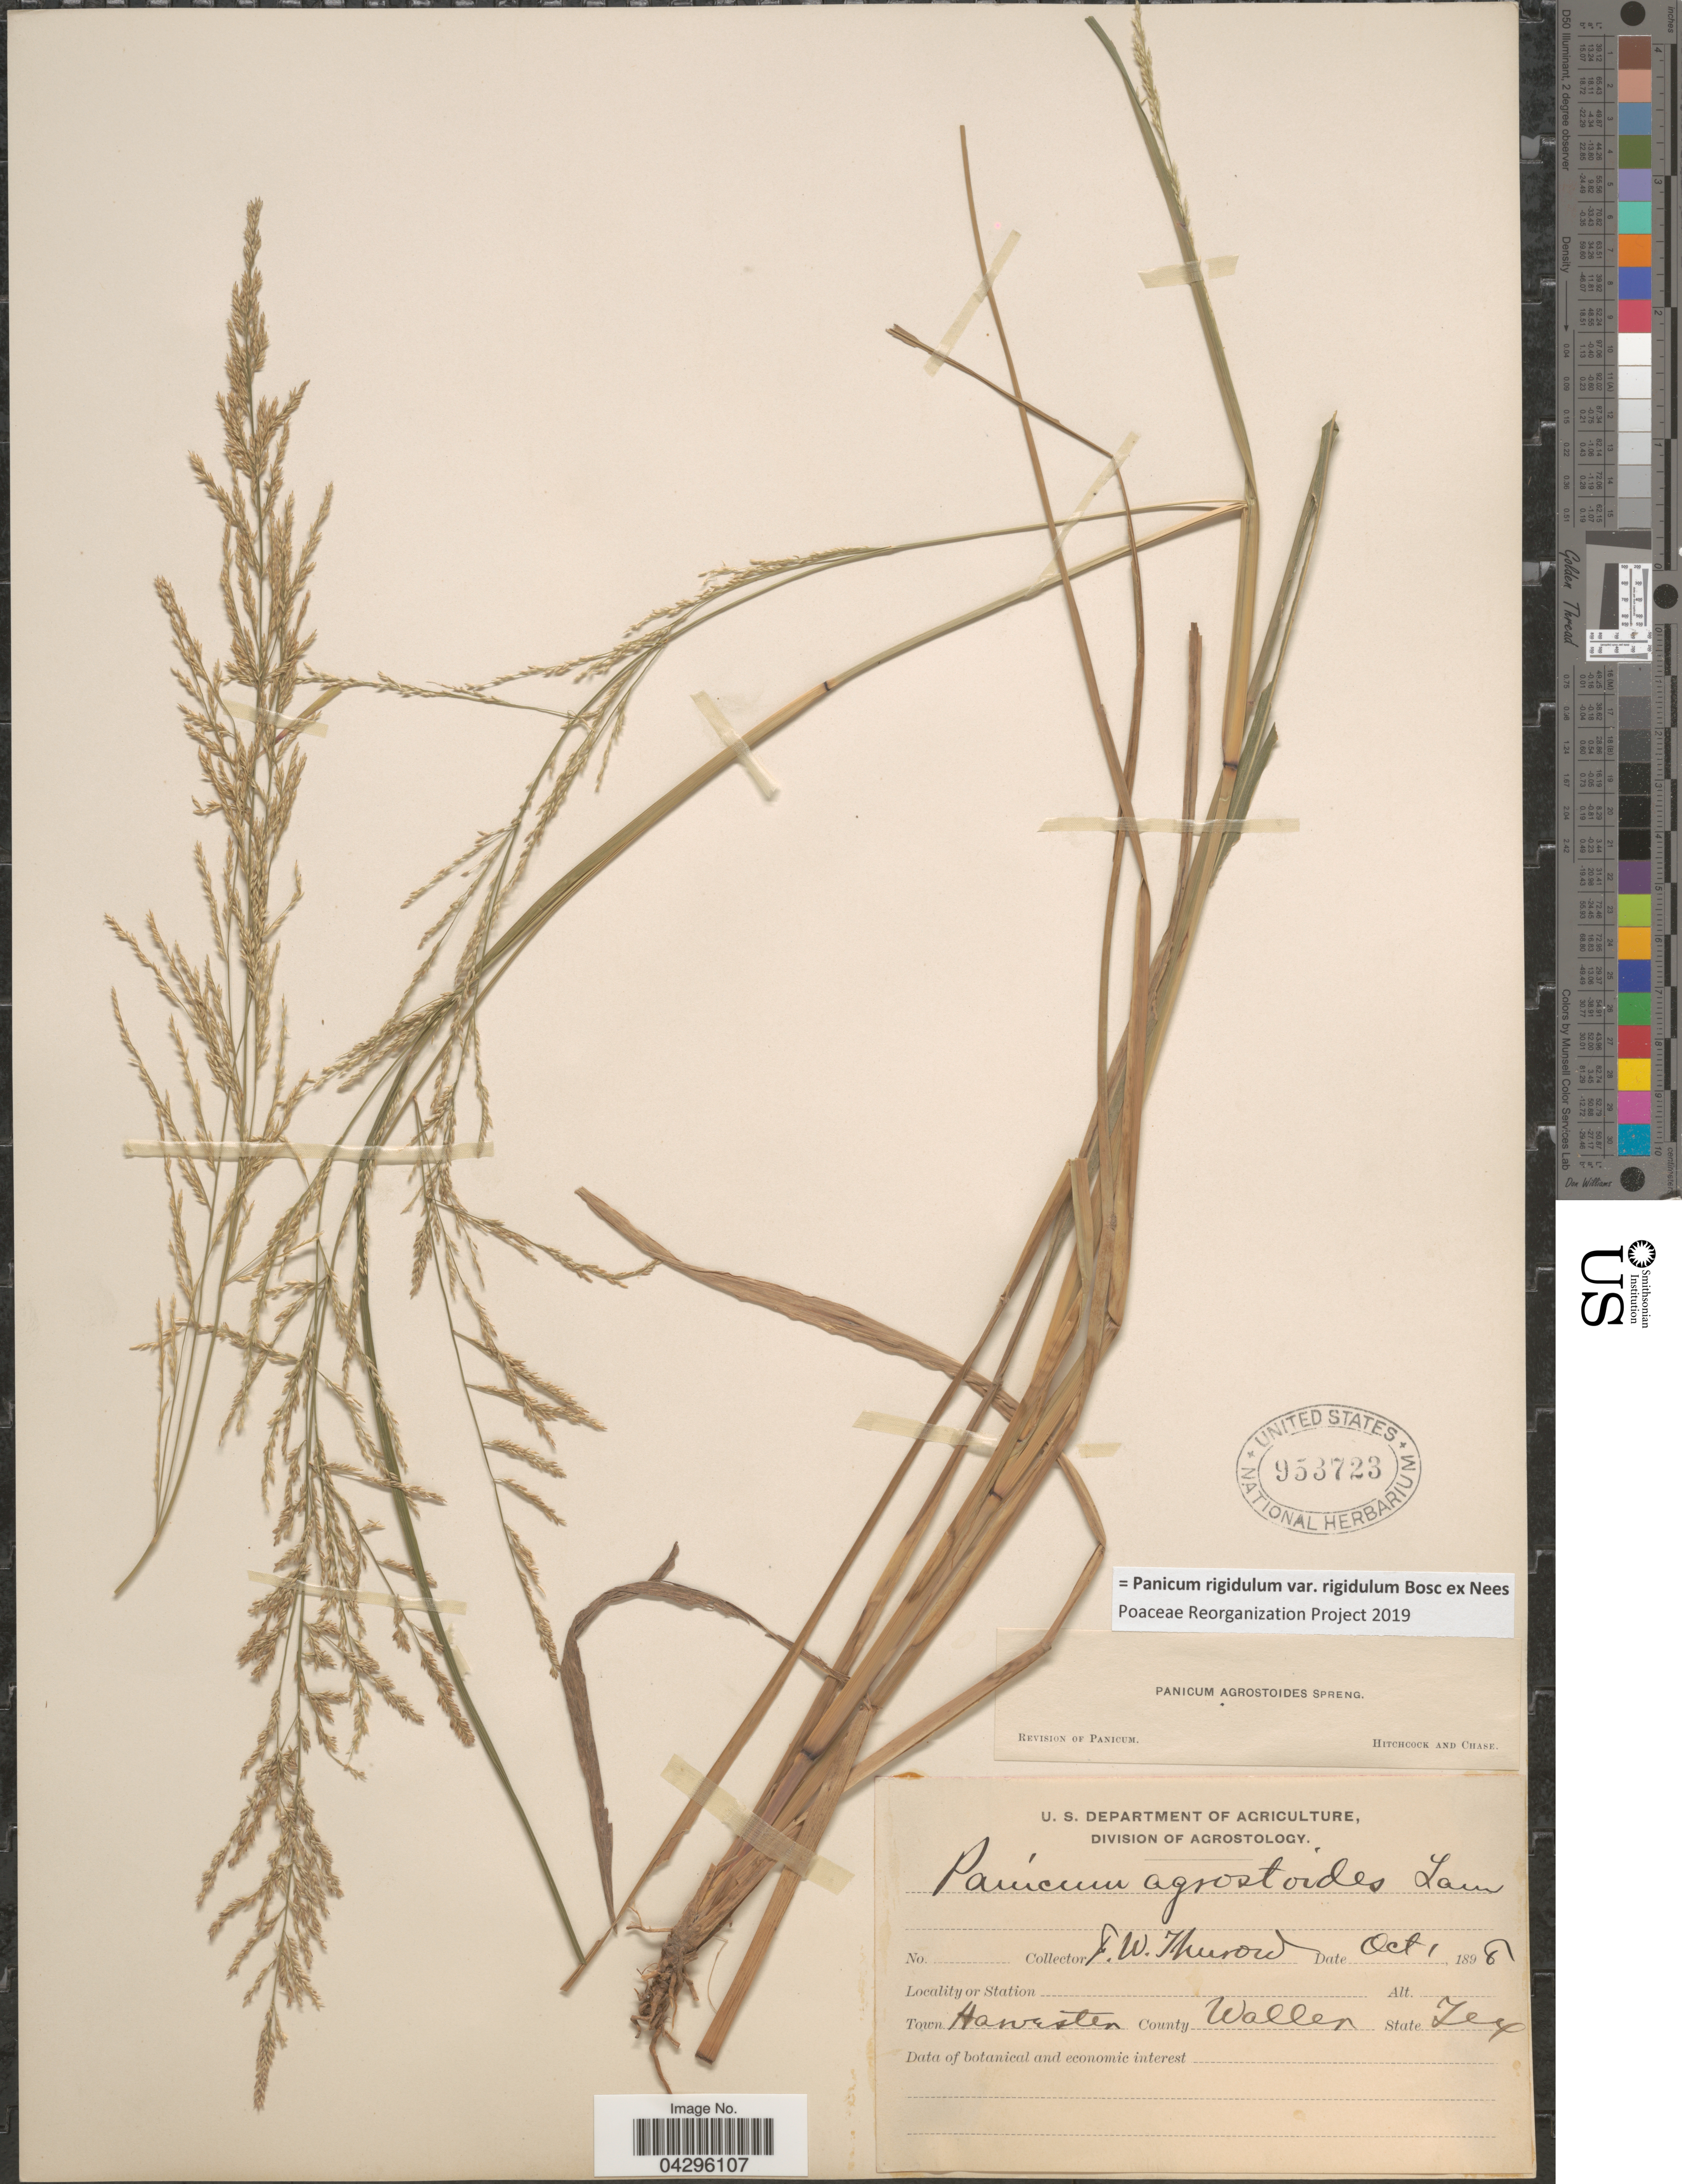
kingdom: Plantae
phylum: Tracheophyta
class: Liliopsida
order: Poales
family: Poaceae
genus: Panicum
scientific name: Panicum rigidulum var. rigidulum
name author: Bosc ex Nees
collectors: F. W. Thurow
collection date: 1898-10-01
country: United States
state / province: Texas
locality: Town Harvester County Waller.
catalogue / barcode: US 953723